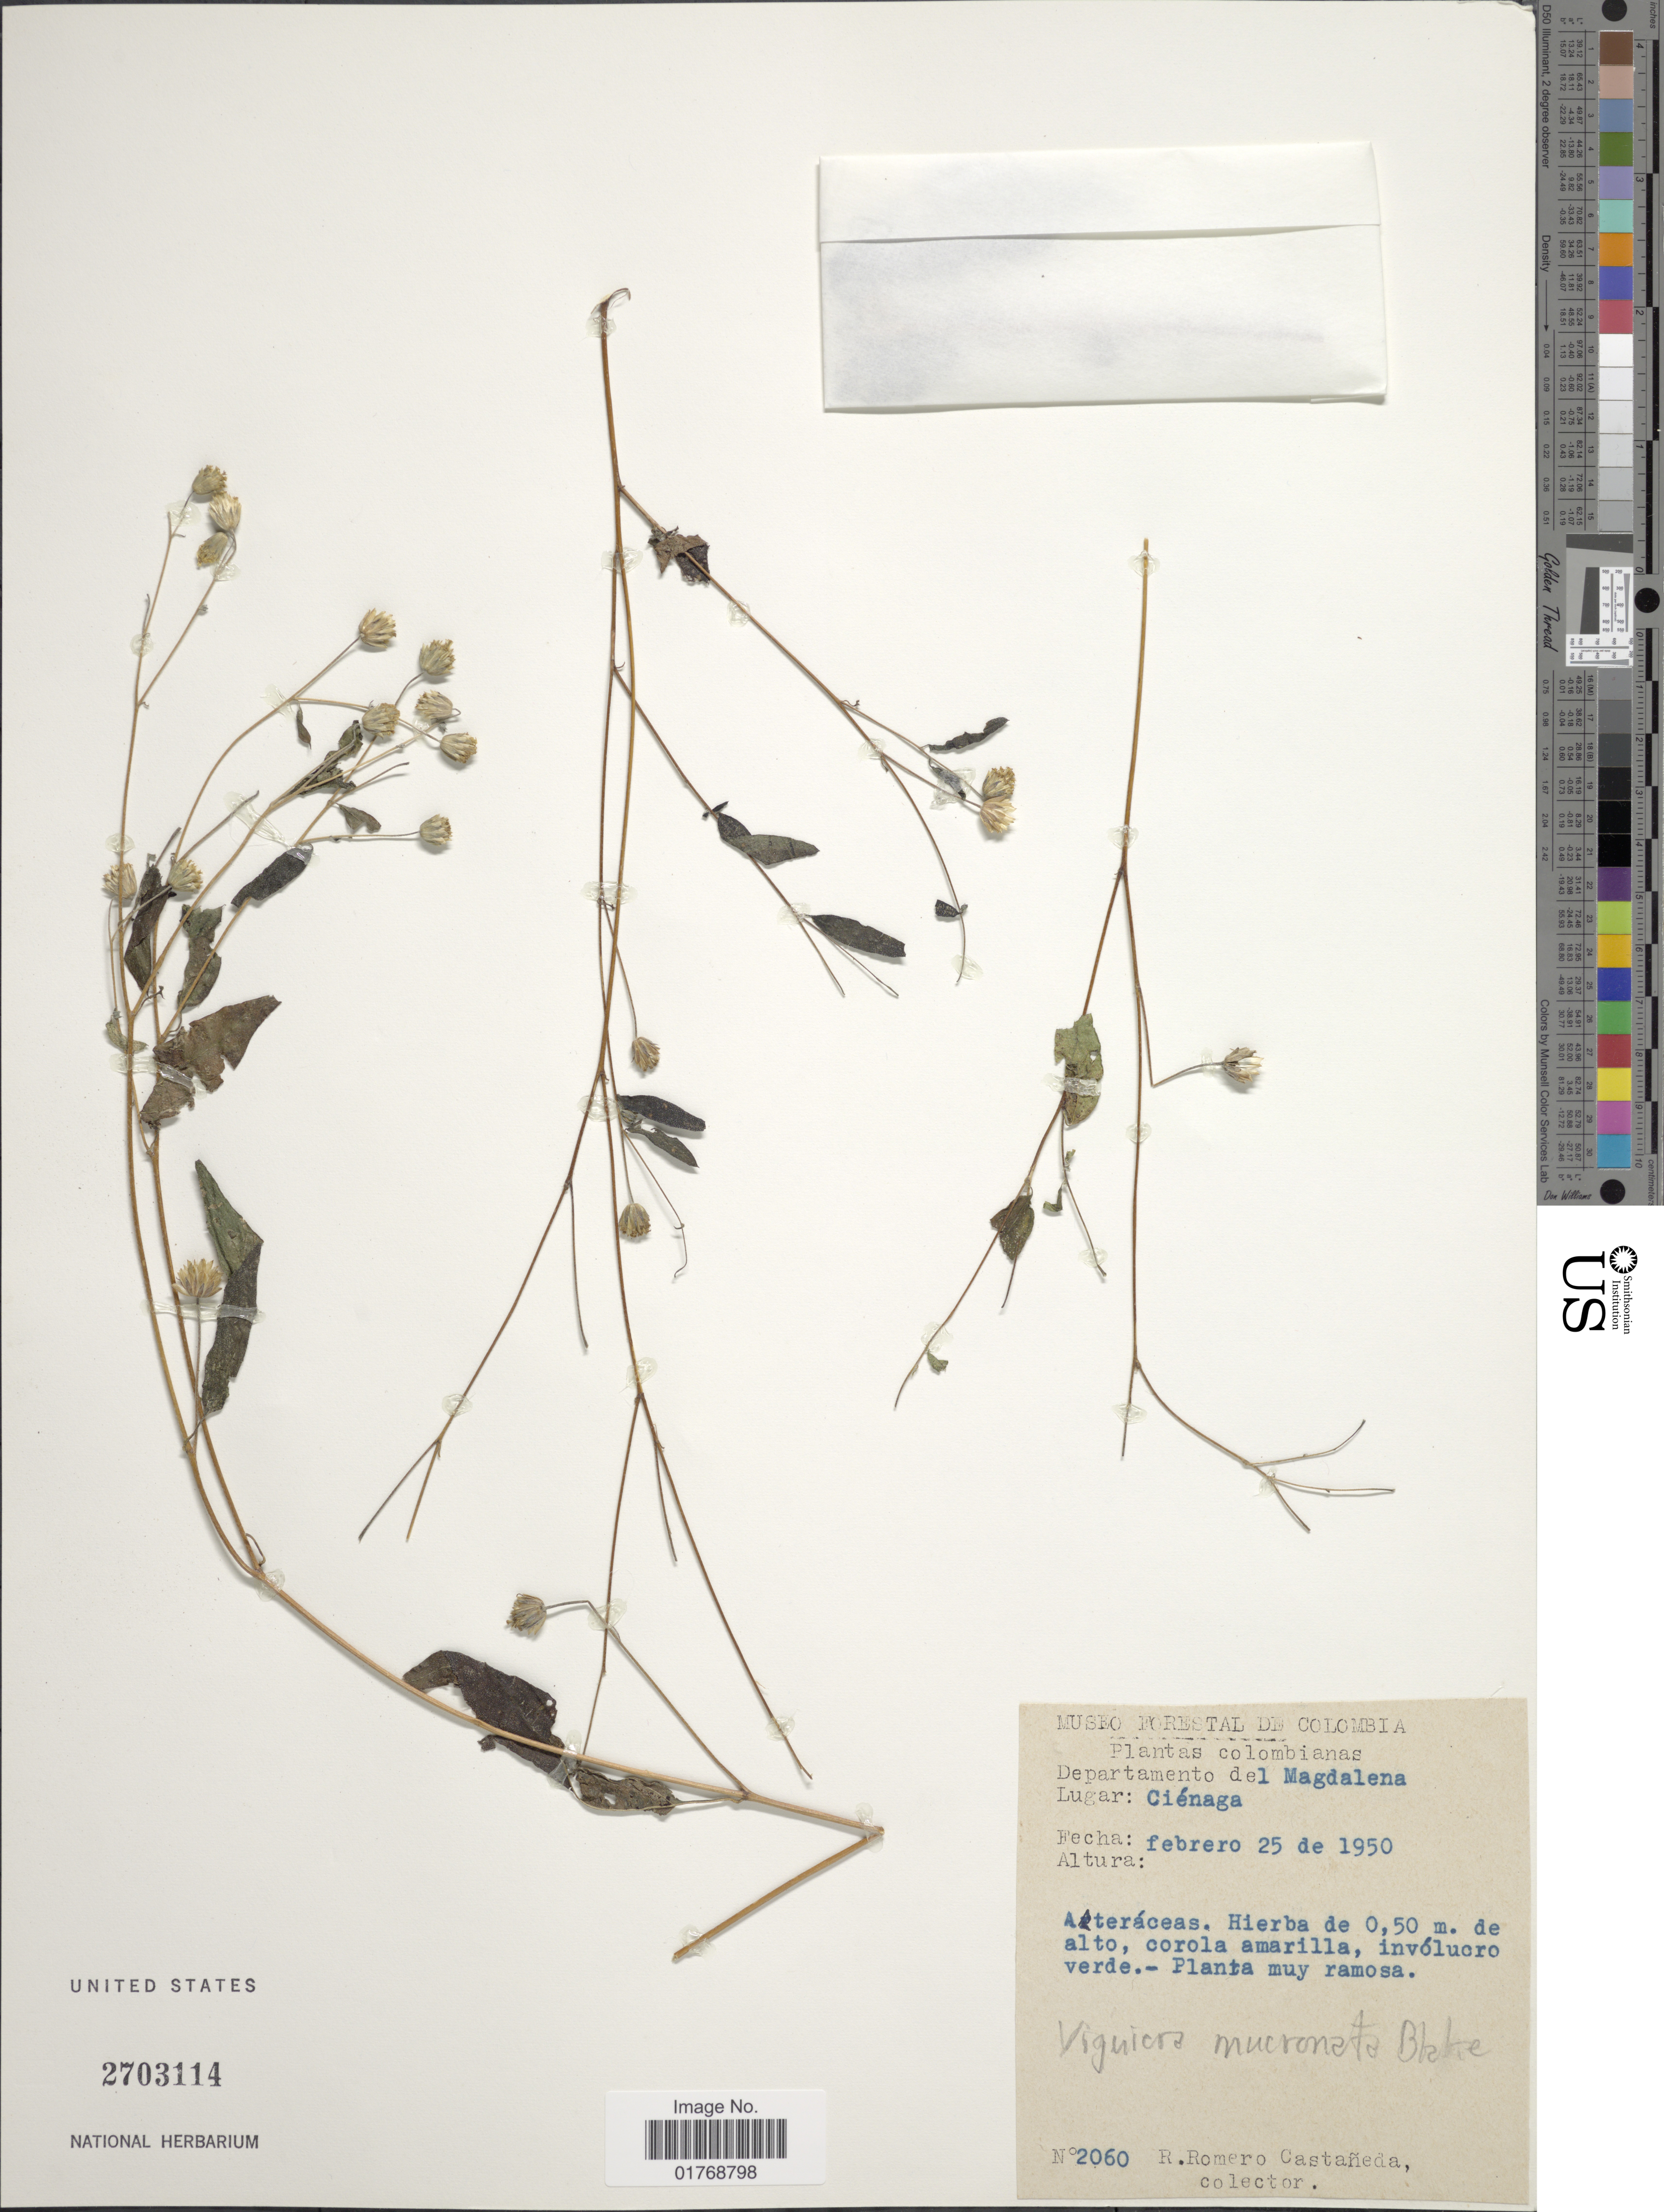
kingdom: Plantae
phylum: Tracheophyta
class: Magnoliopsida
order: Asterales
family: Asteraceae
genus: Viguiera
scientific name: Viguiera mucronata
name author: Blake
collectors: R. Romero Castañeda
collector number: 2060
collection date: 1950-02-25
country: Colombia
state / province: Magdalena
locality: Departamento del Magdalena. Ciénaga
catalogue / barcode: US 2703114